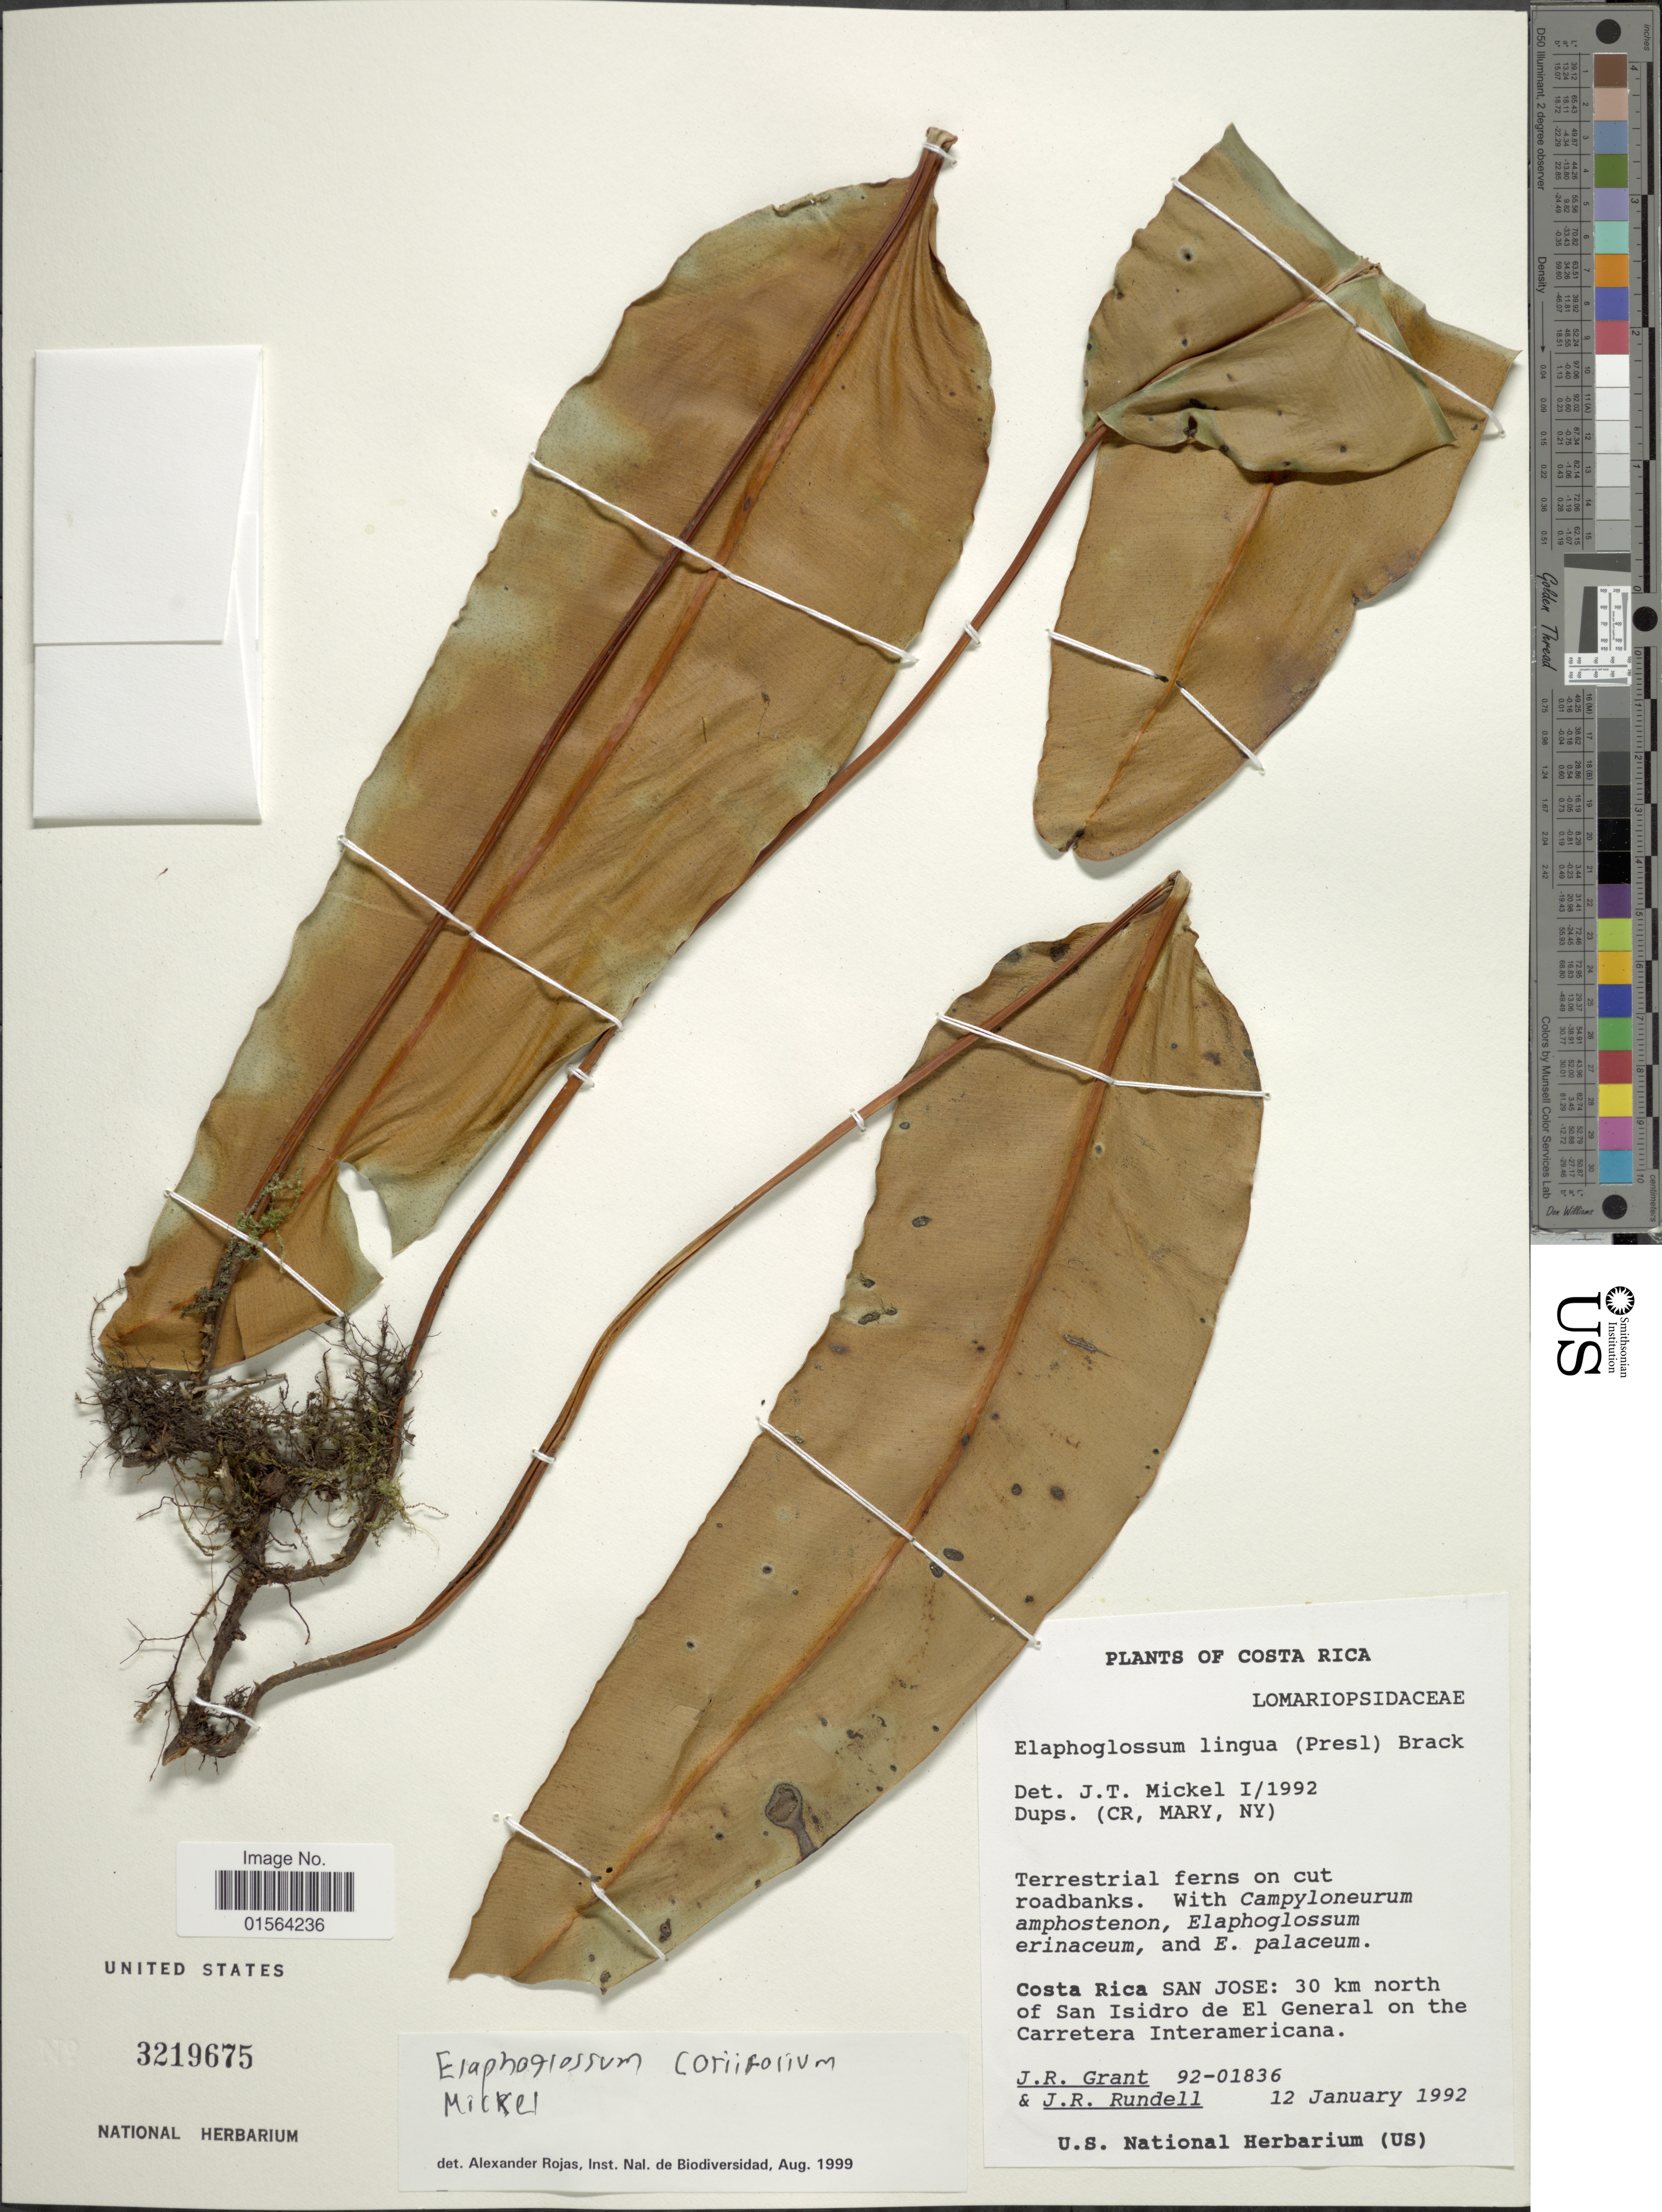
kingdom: Plantae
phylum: Tracheophyta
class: Polypodiopsida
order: Polypodiales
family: Dryopteridaceae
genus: Elaphoglossum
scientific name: Elaphoglossum lingua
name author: (C. Presl) Brack.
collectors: J. Grant & J. R. Rundell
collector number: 92-01836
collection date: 1992-01-12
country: Costa Rica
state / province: San José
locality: San Jose: 30 km north of San Isidro de El General on the Carretera Interamericana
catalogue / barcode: US 3219675